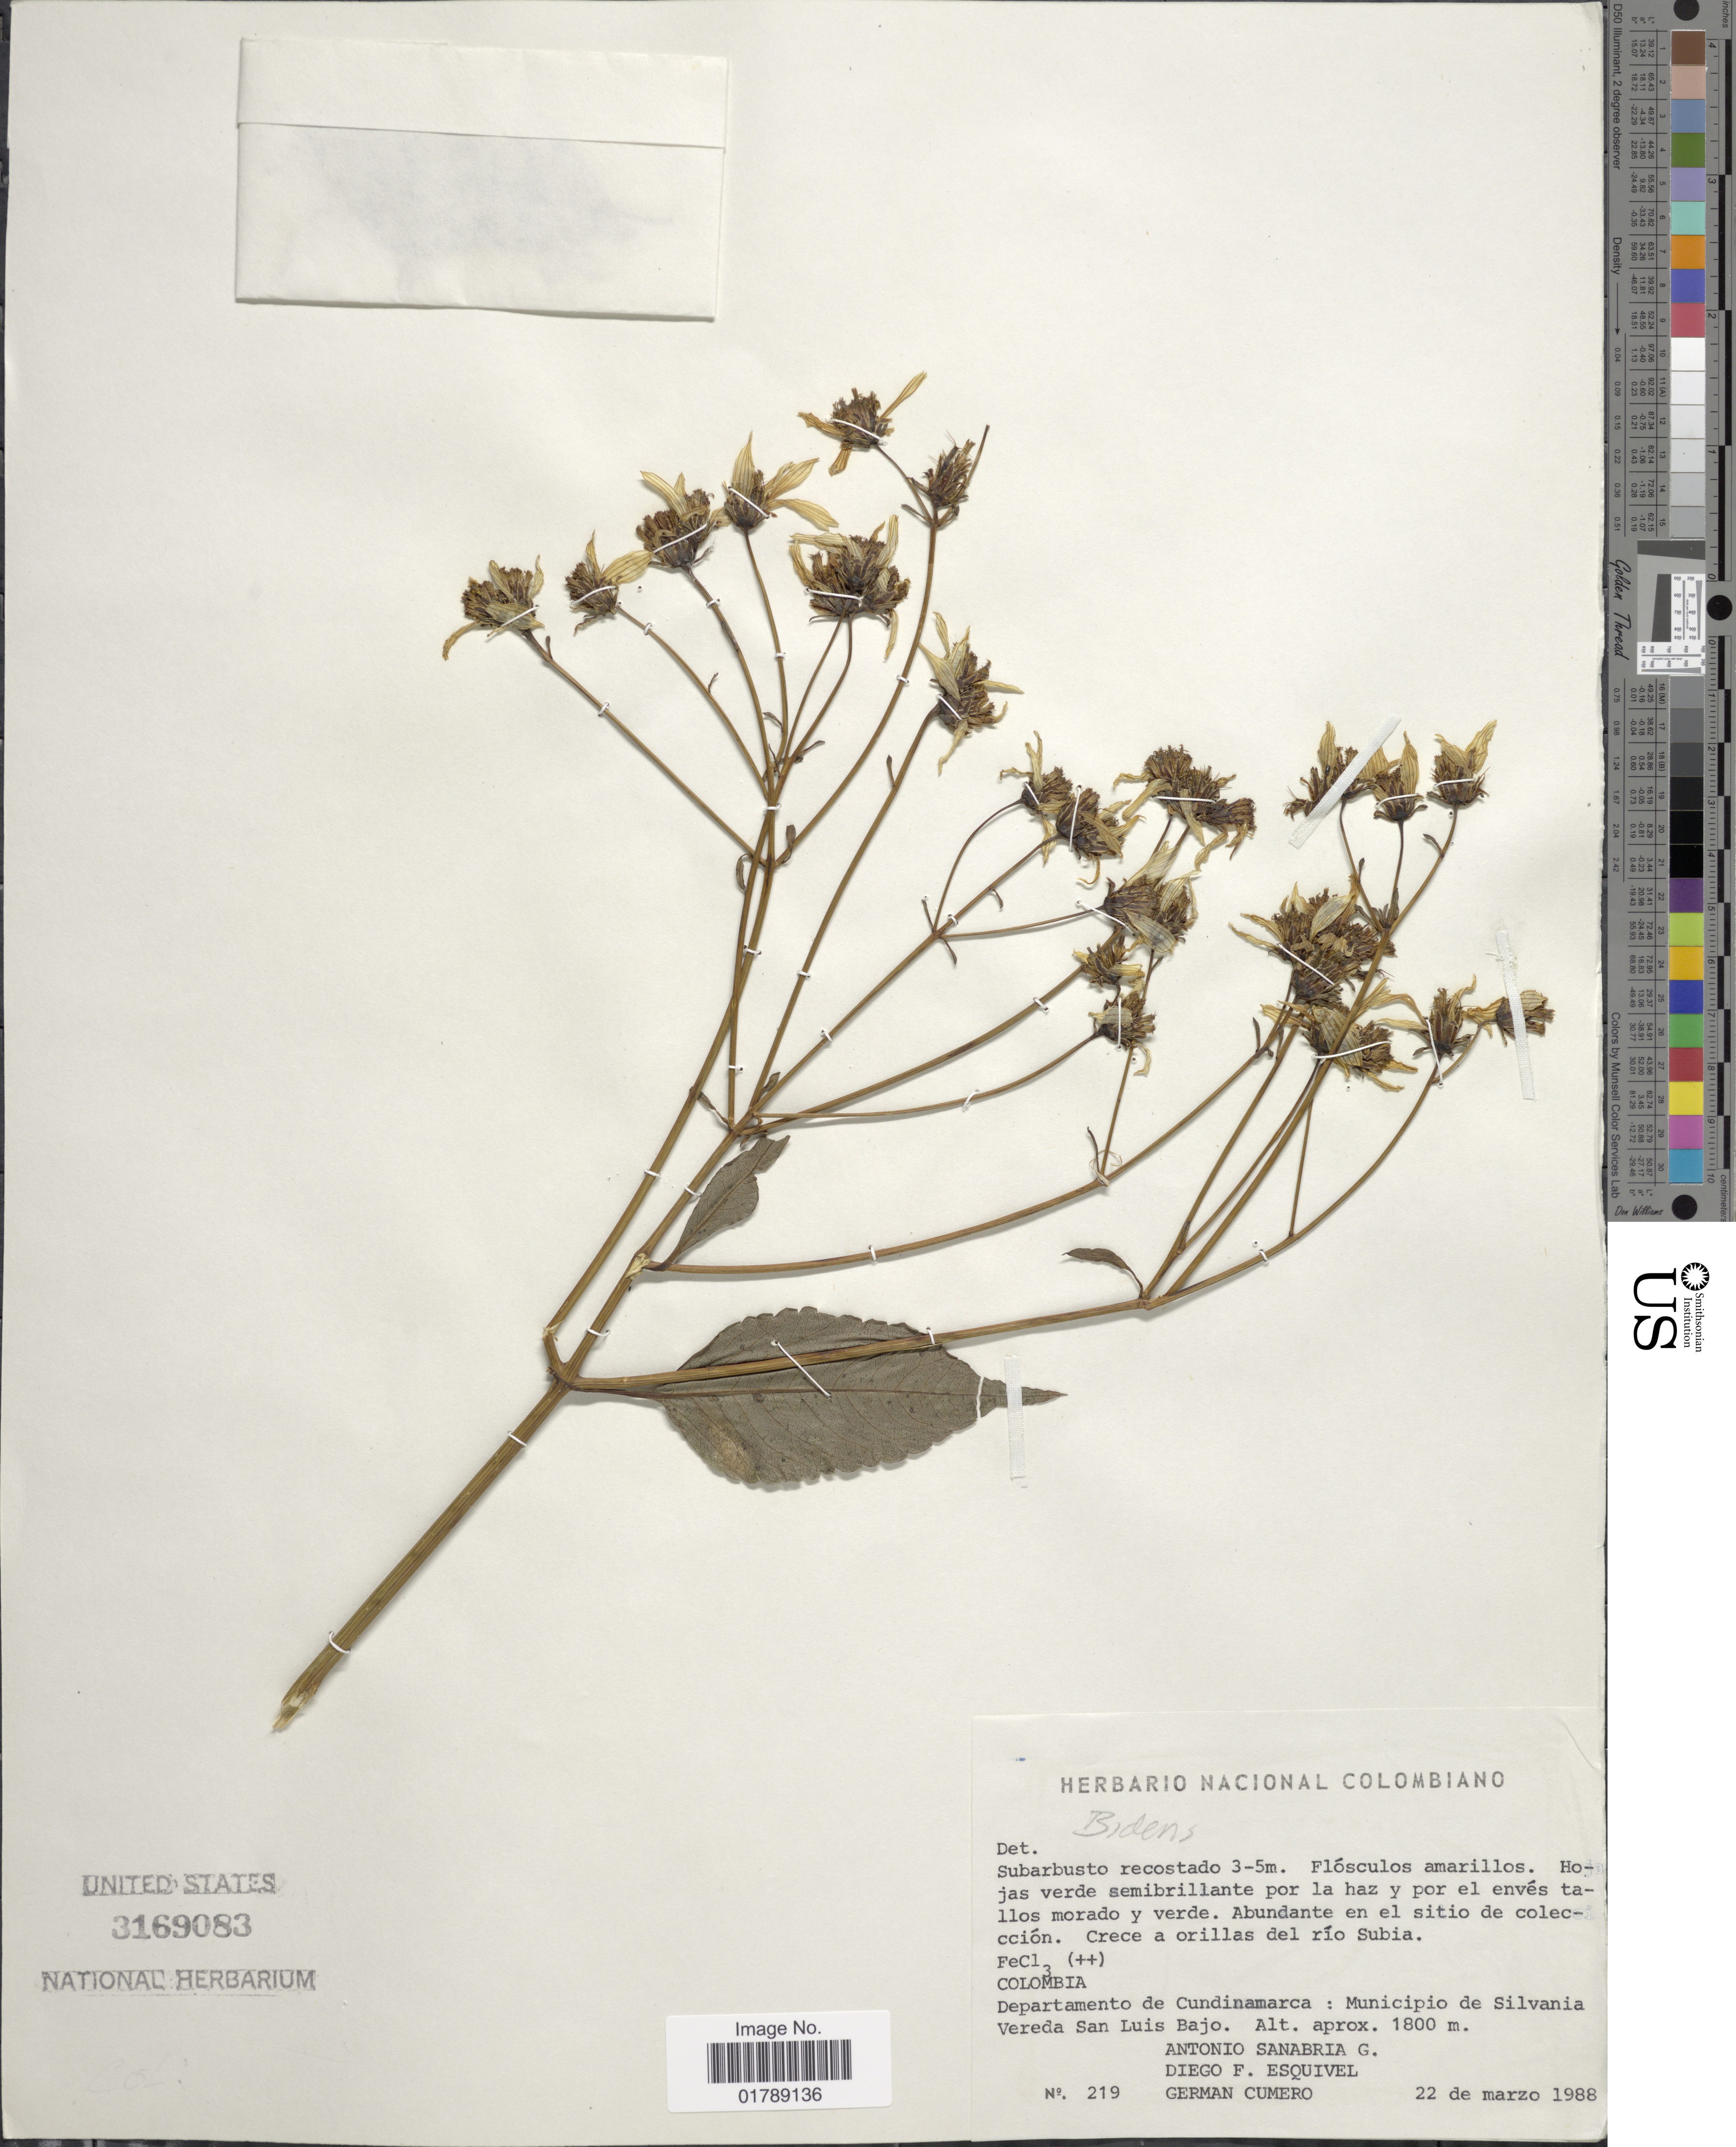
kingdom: Plantae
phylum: Tracheophyta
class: Magnoliopsida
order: Asterales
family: Asteraceae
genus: Bidens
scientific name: Bidens segetum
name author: Mart. ex Colla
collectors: A. Sanabria G., D. Esquivel & G. Cumero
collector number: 219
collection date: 1988-03-22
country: Colombia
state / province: Cundinamarca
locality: Municipio de Silvania Vereda San Luis Bajo. Crece a orillas del río Subia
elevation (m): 1800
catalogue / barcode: US 3169083